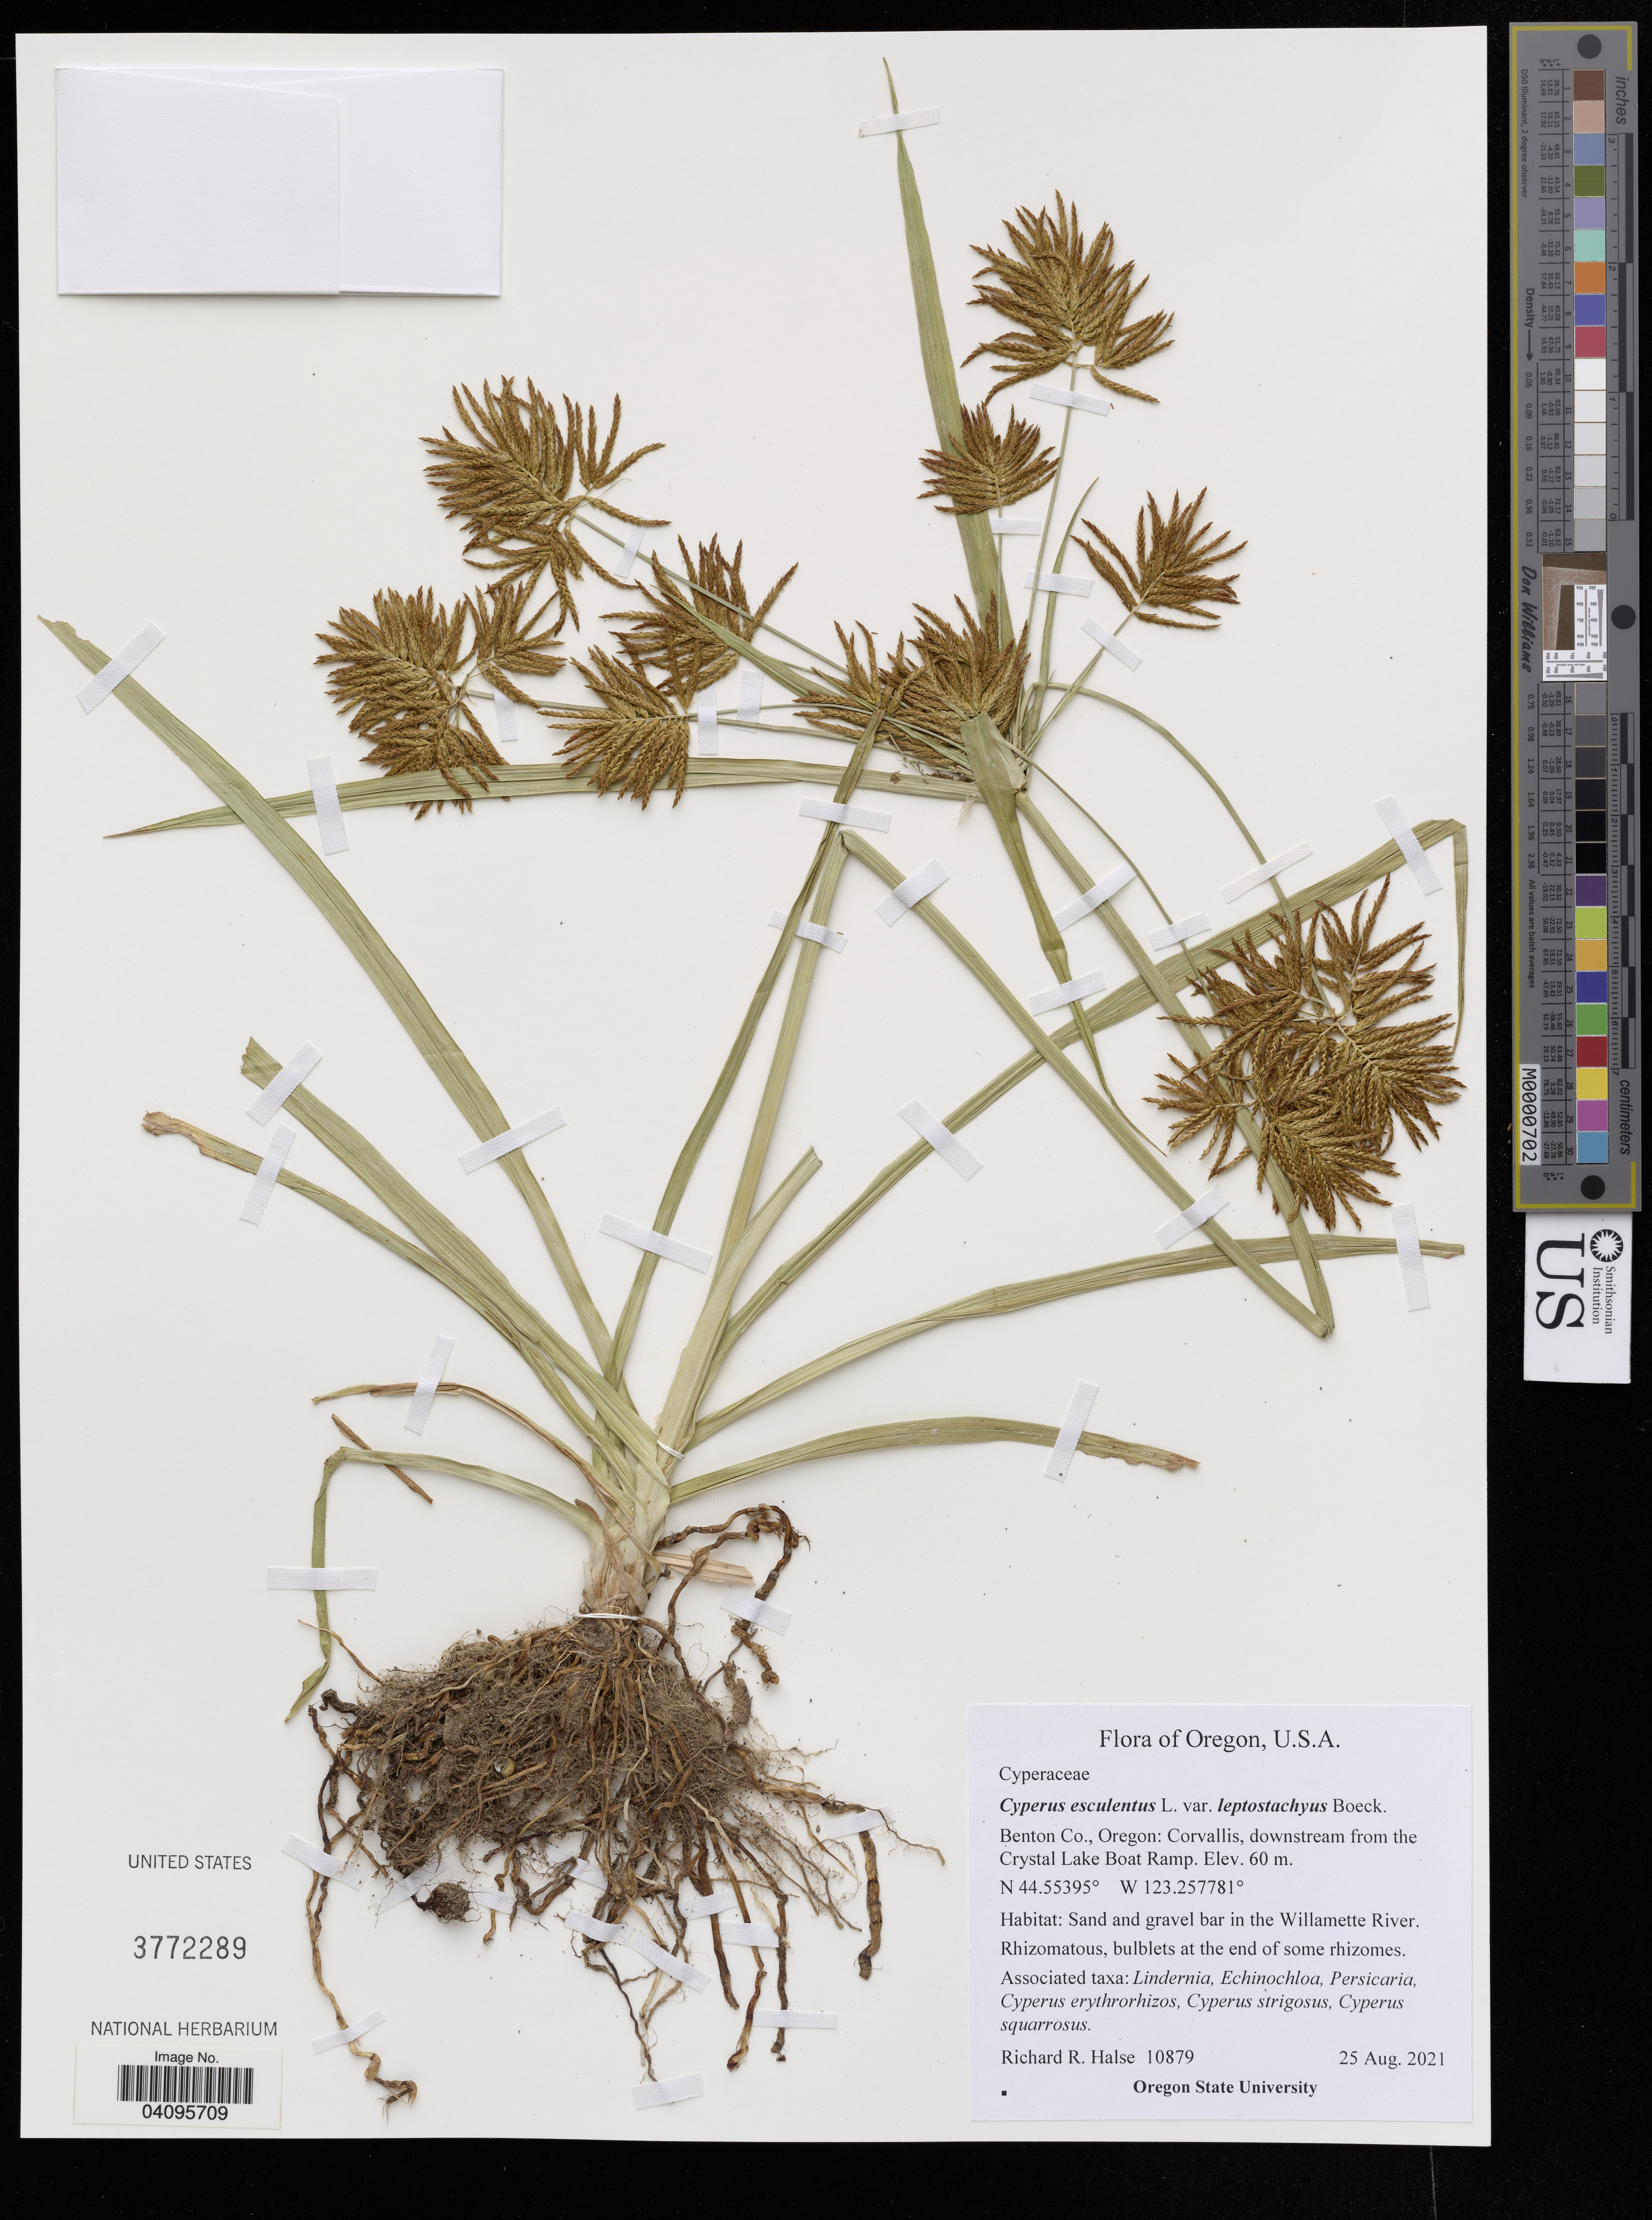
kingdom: Plantae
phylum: Tracheophyta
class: Liliopsida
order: Poales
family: Cyperaceae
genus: Cyperus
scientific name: Cyperus esculentus var. leptostachyus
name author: Boeckeler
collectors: R. Halse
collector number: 10879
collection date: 2021-08-25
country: United States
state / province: Oregon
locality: Benton Co., Oregon: Corvallis, downstream from the Crystal Lake Boat Ramp.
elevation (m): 60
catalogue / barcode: US 3772289